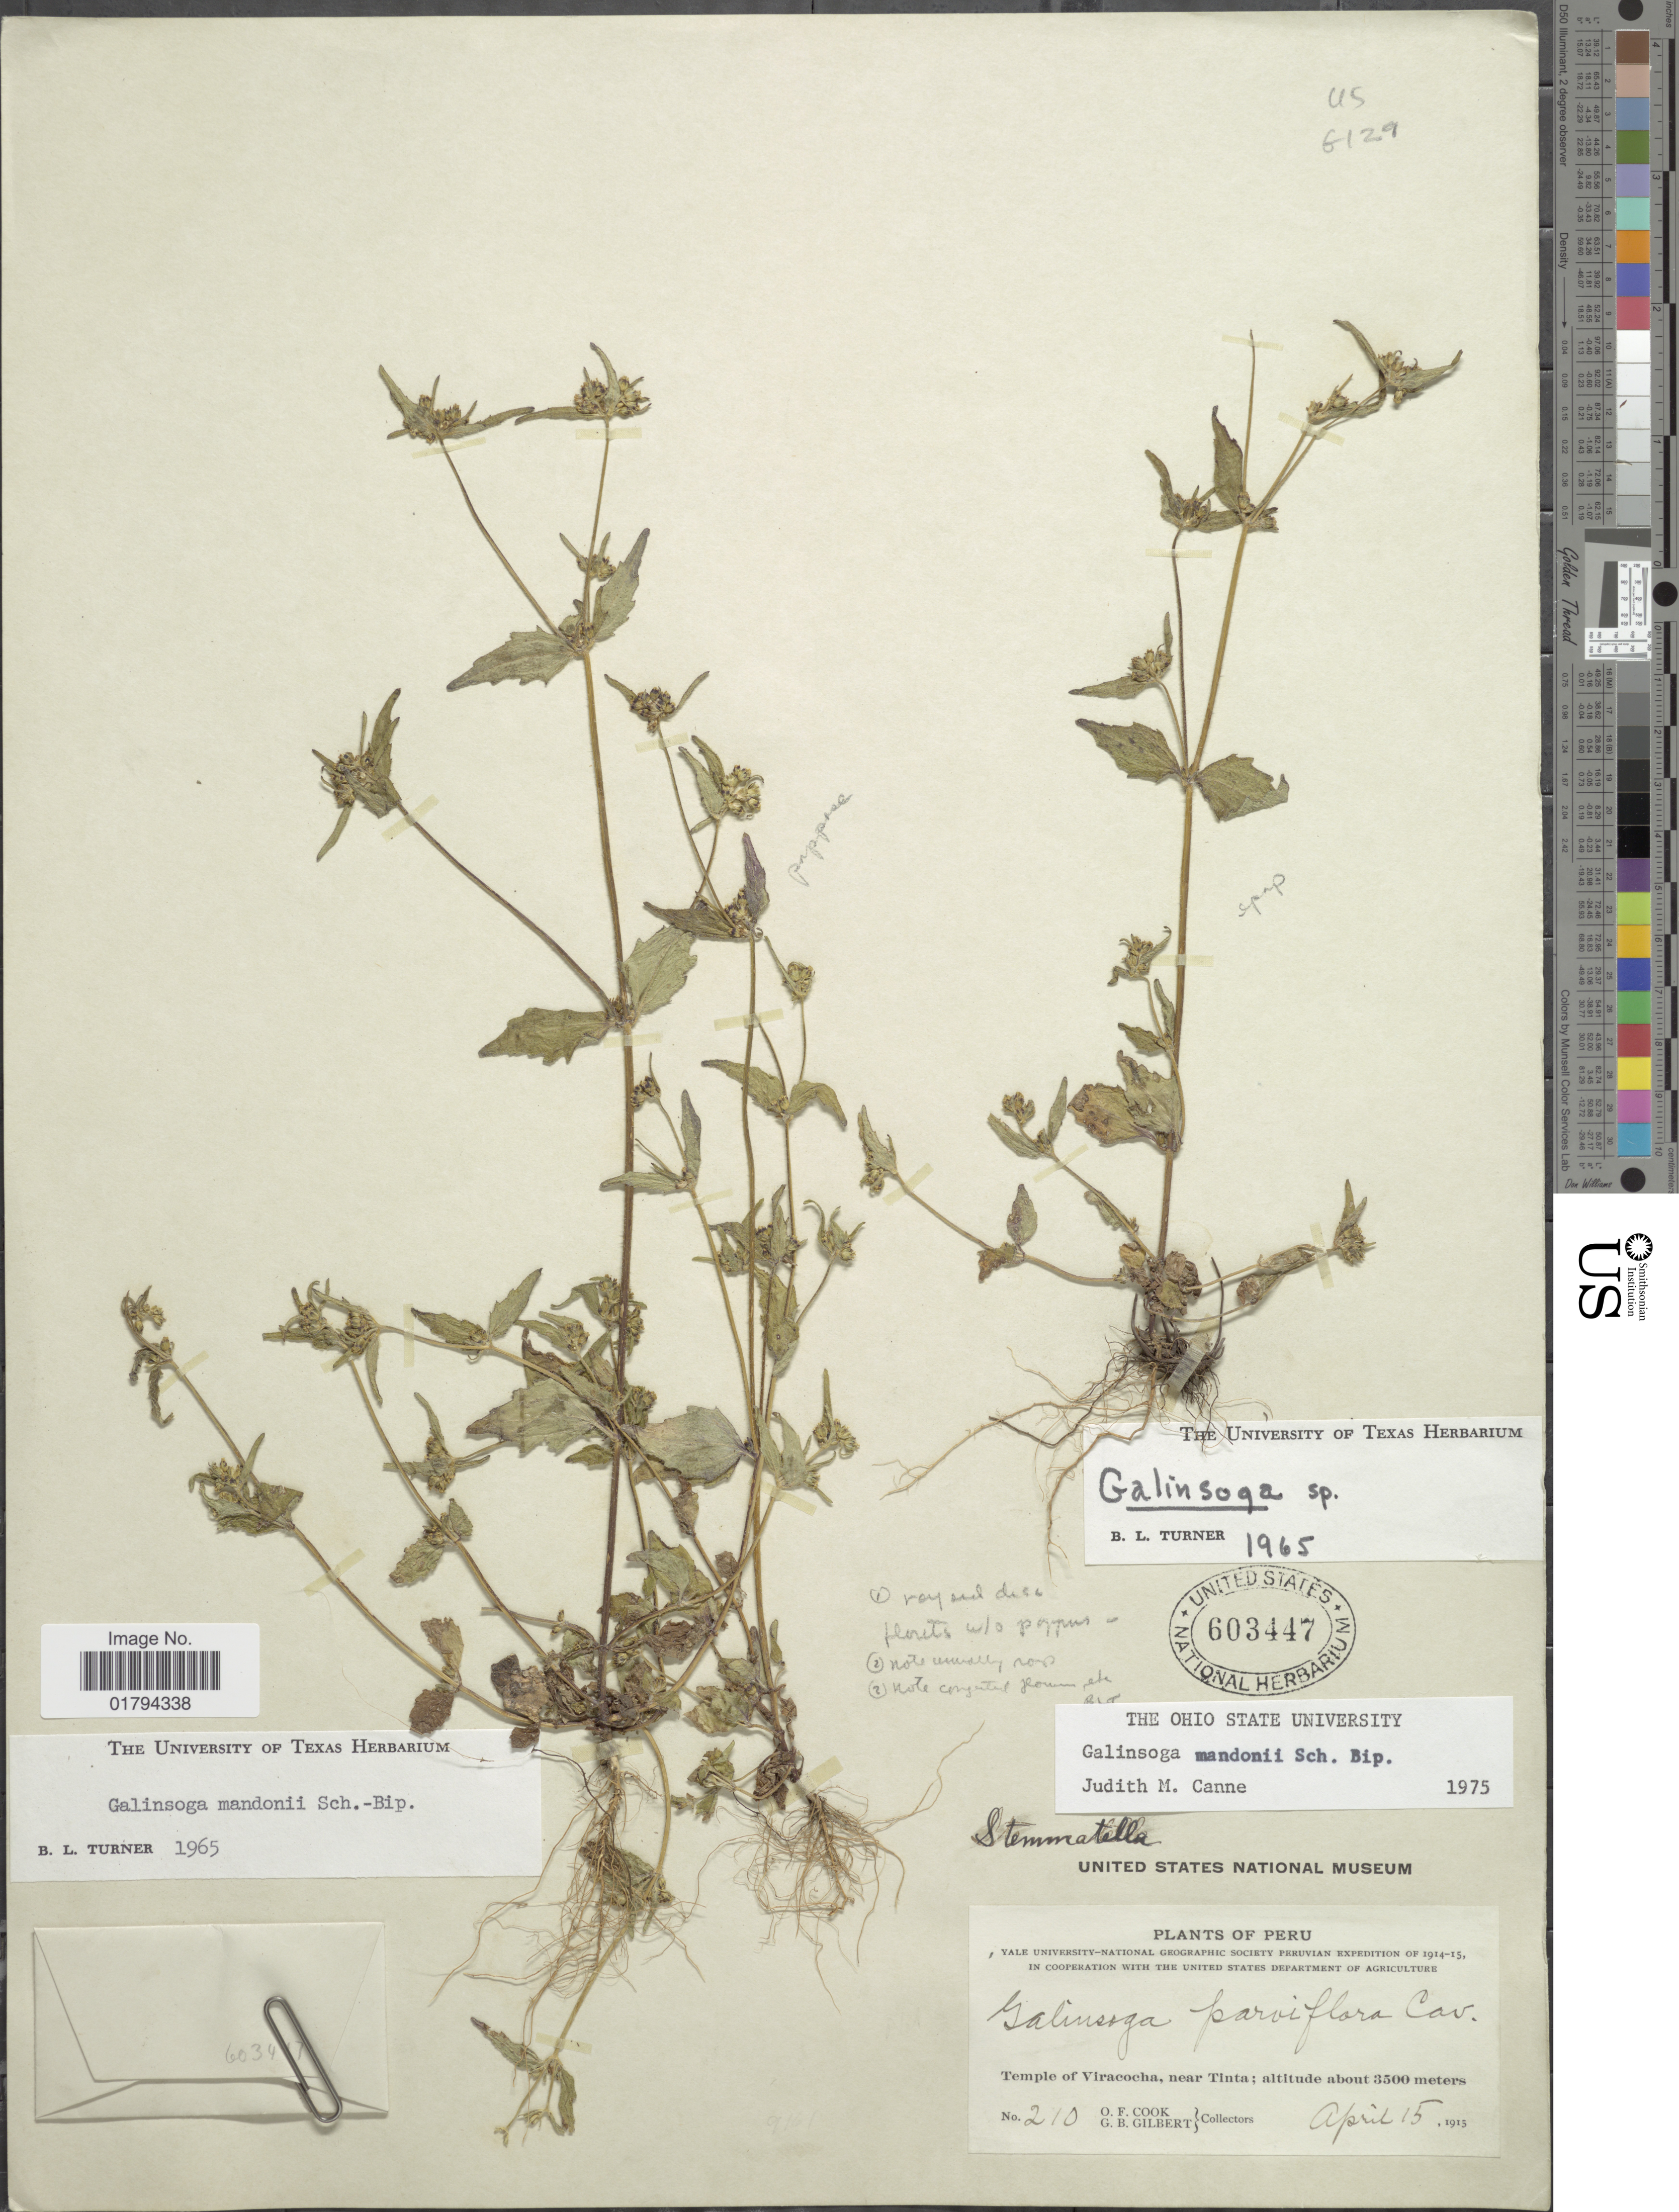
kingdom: Plantae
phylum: Tracheophyta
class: Magnoliopsida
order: Asterales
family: Asteraceae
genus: Galinsoga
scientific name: Galinsoga mandonii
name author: Sch. Bip.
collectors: O. E.Cook & G. B. Gilbert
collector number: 210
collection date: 1915-04-15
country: Peru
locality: Temple of Viracocha, near Tinta.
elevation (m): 3500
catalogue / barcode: US 603447